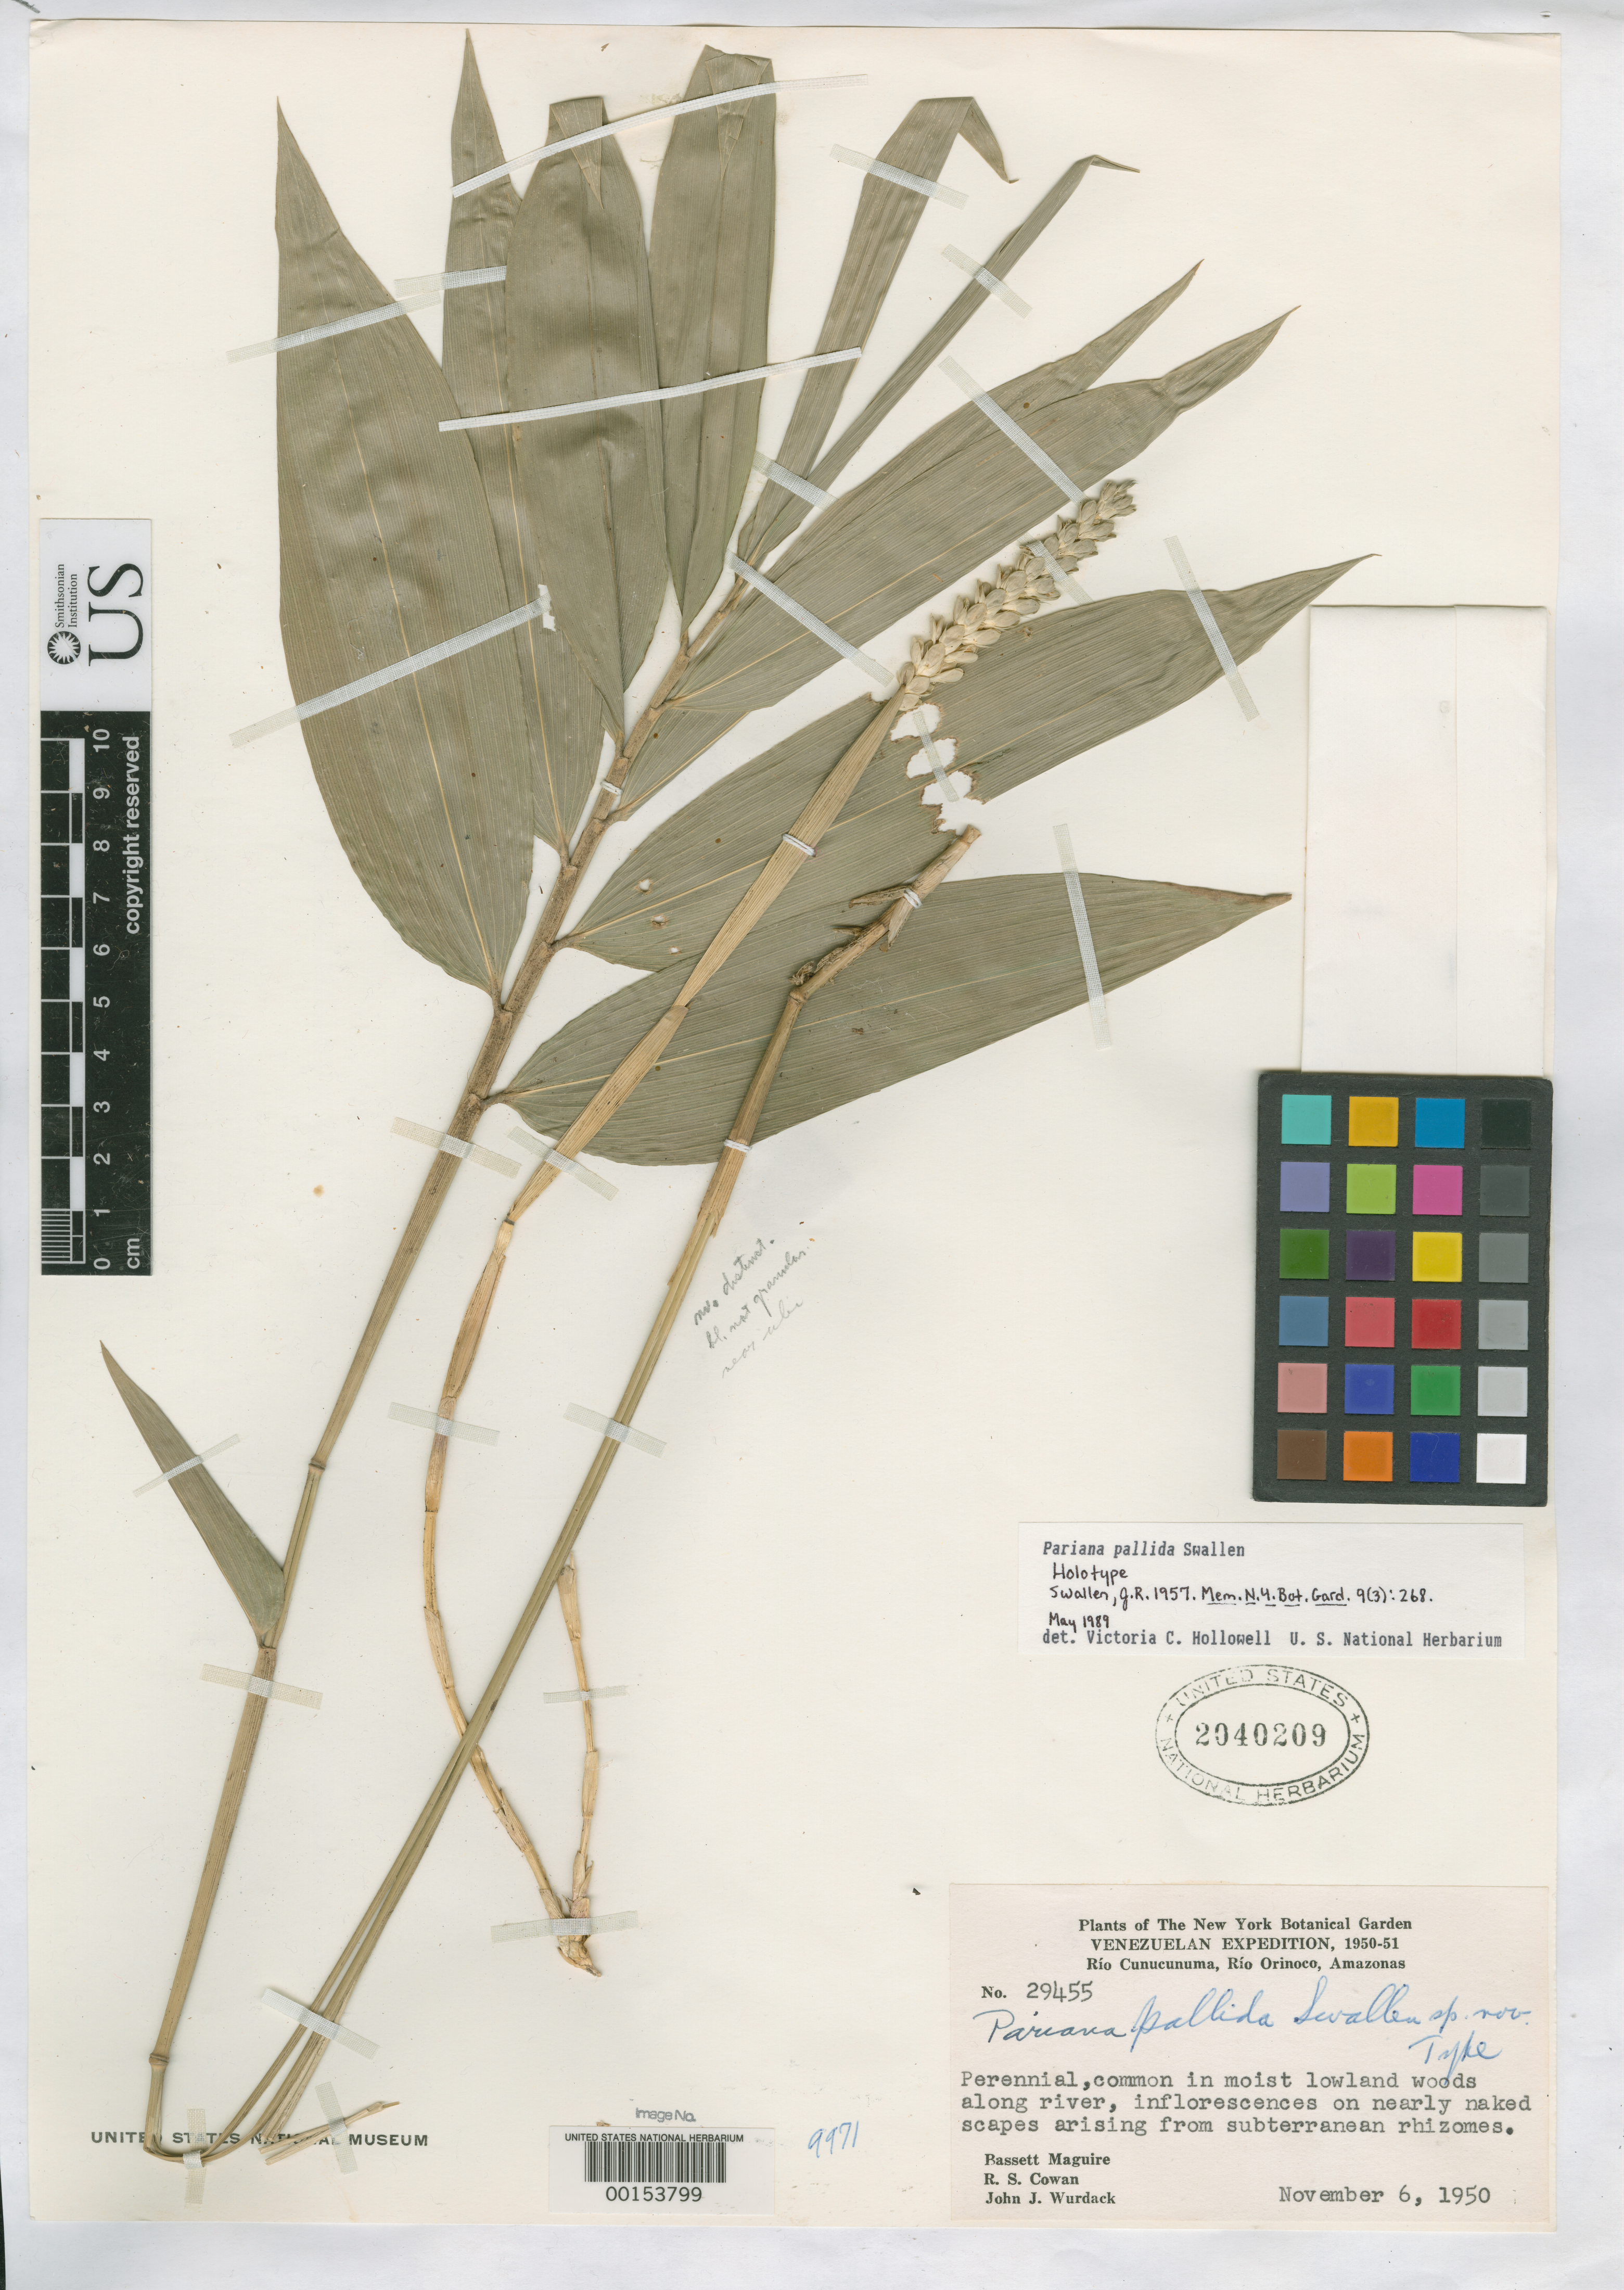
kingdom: Plantae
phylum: Tracheophyta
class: Liliopsida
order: Poales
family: Poaceae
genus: Pariana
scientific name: Pariana pallida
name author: Swallen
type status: Holotype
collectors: B. Maguire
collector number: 29455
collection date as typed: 06 Nov 1950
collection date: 1950-11-06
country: Venezuela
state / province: Amazonas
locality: Rio Cunucunuma.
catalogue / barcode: US 2040209